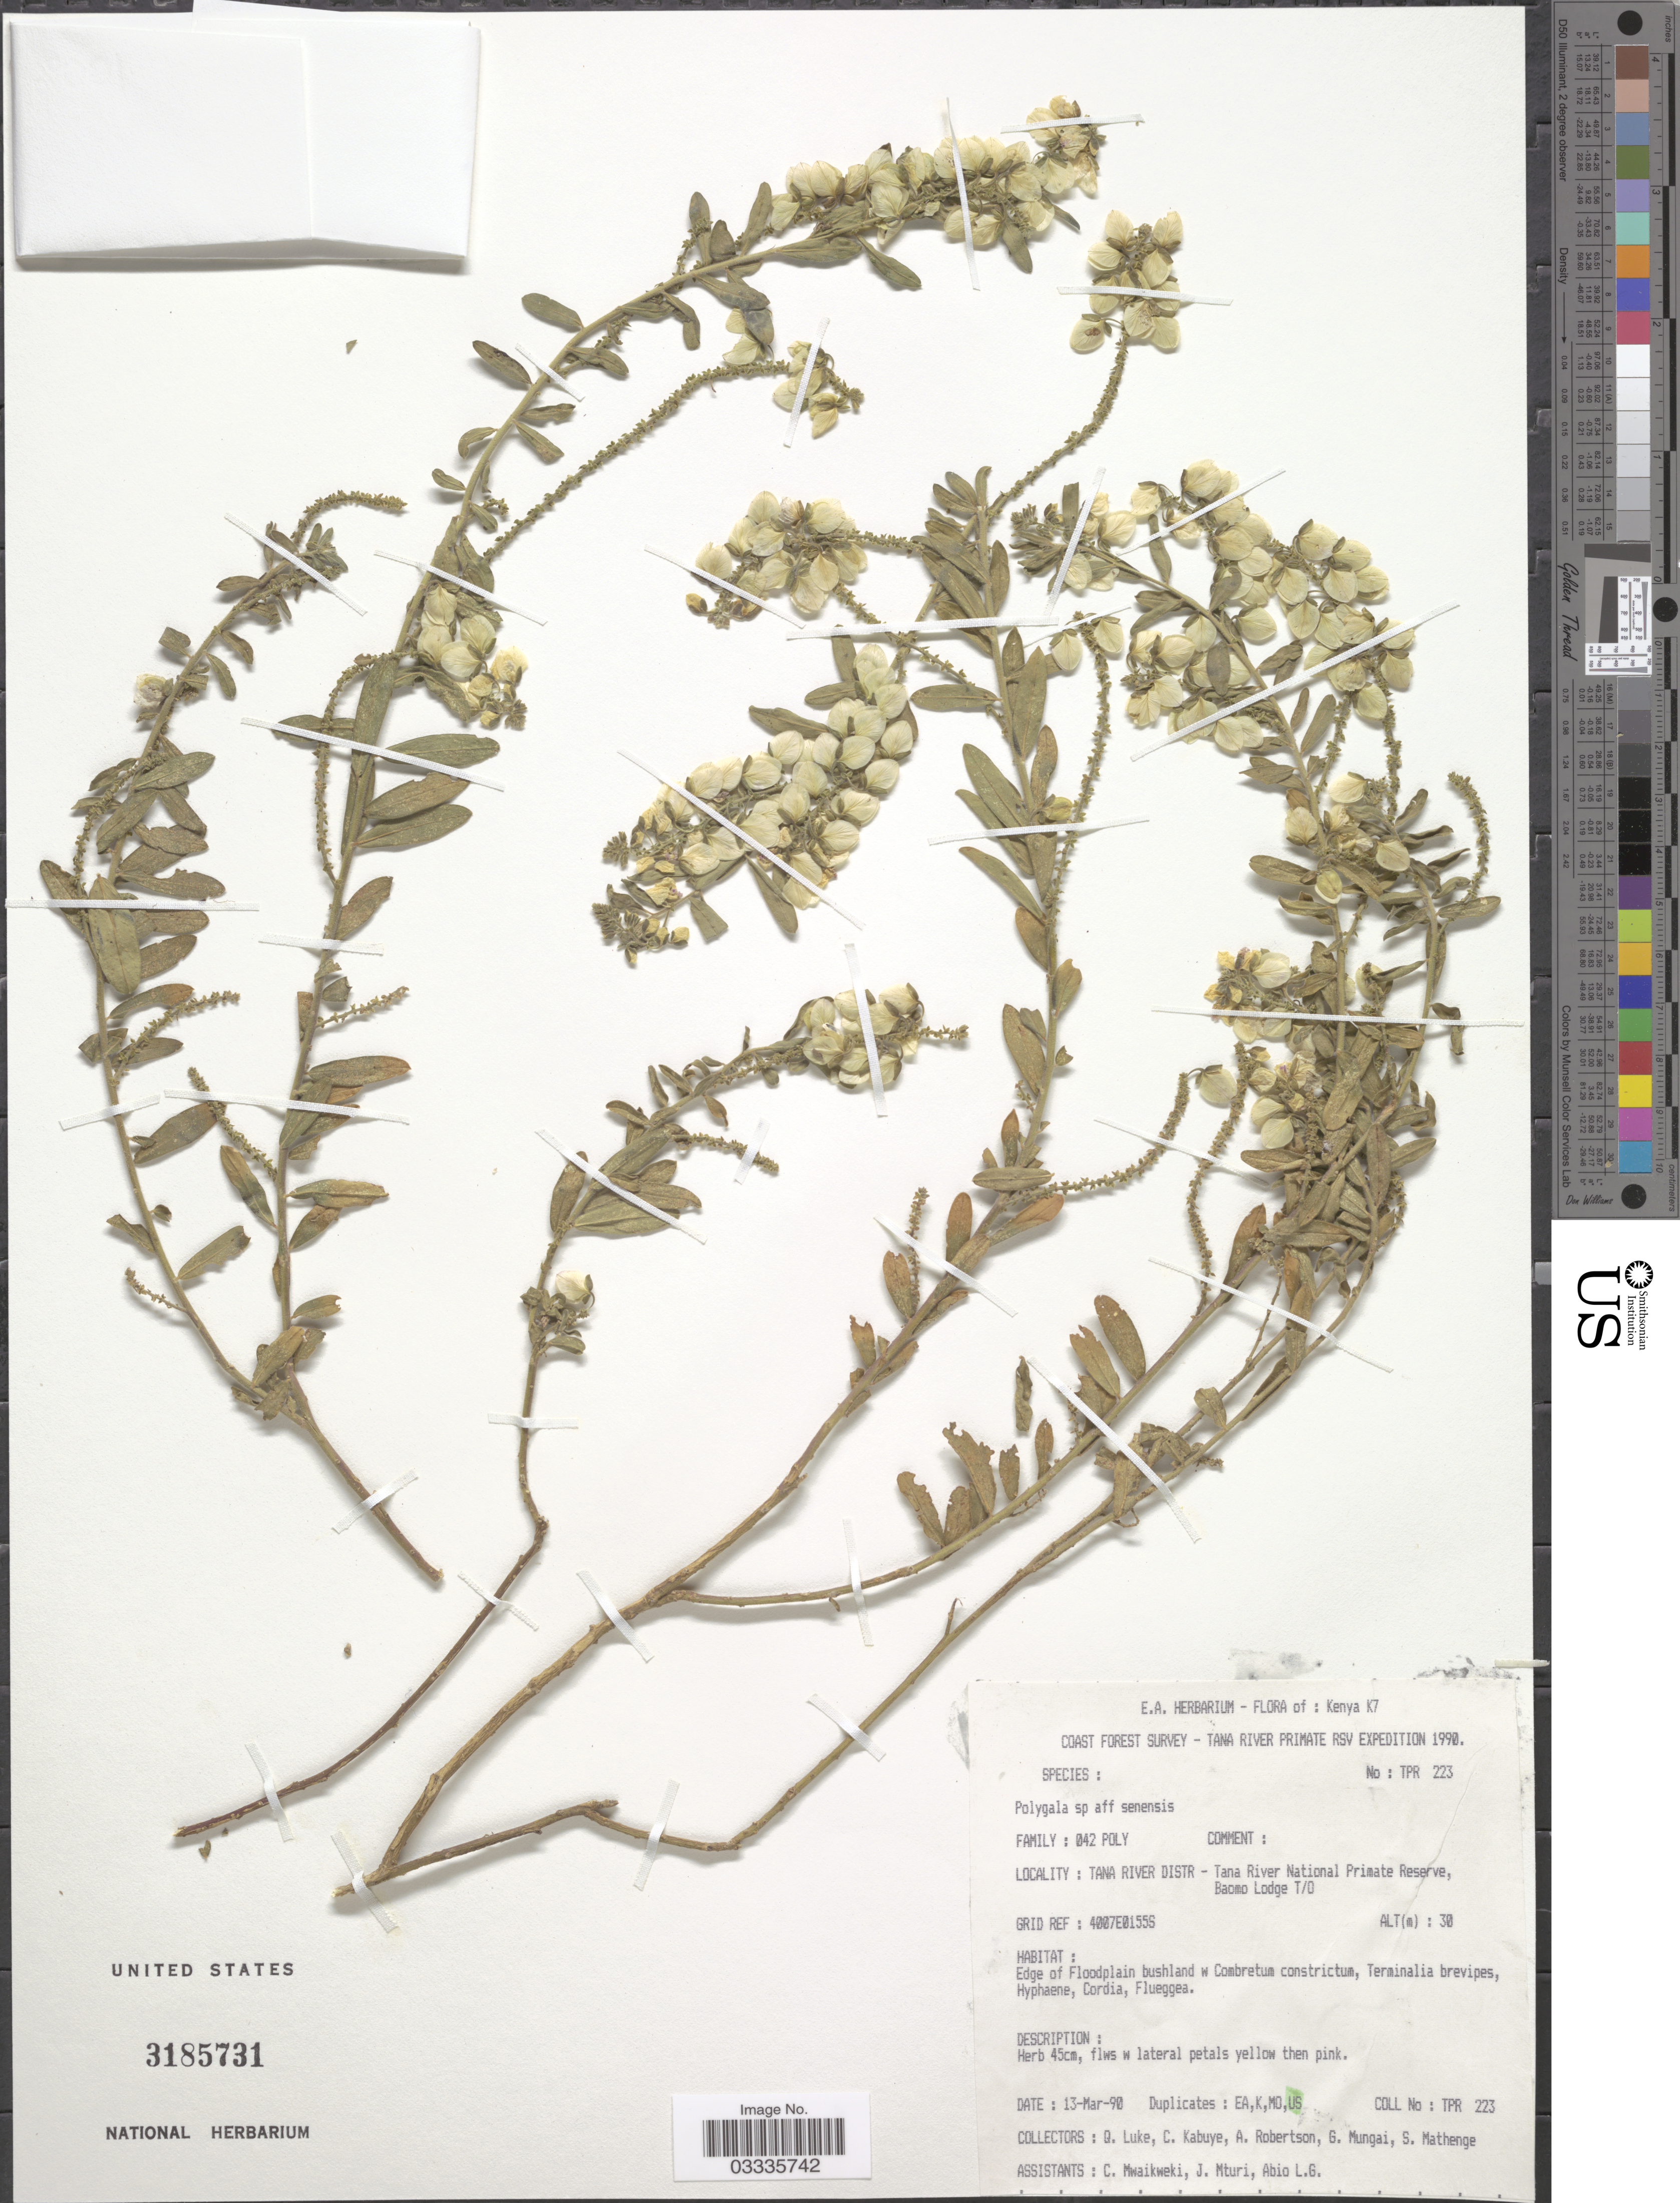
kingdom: Plantae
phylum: Tracheophyta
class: Magnoliopsida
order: Fabales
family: Polygalaceae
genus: Polygala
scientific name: Polygala senensis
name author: Klotzsch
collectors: G. Luke, C. Kabuye, A. Robertson, G. Mungai & et al.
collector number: TPR 223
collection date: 1990-03-13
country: Kenya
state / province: Tana River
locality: K7. Tana River Distr - Tana River National Primate Reserve, Baomo Lodge T/0.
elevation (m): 30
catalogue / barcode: US 3185731